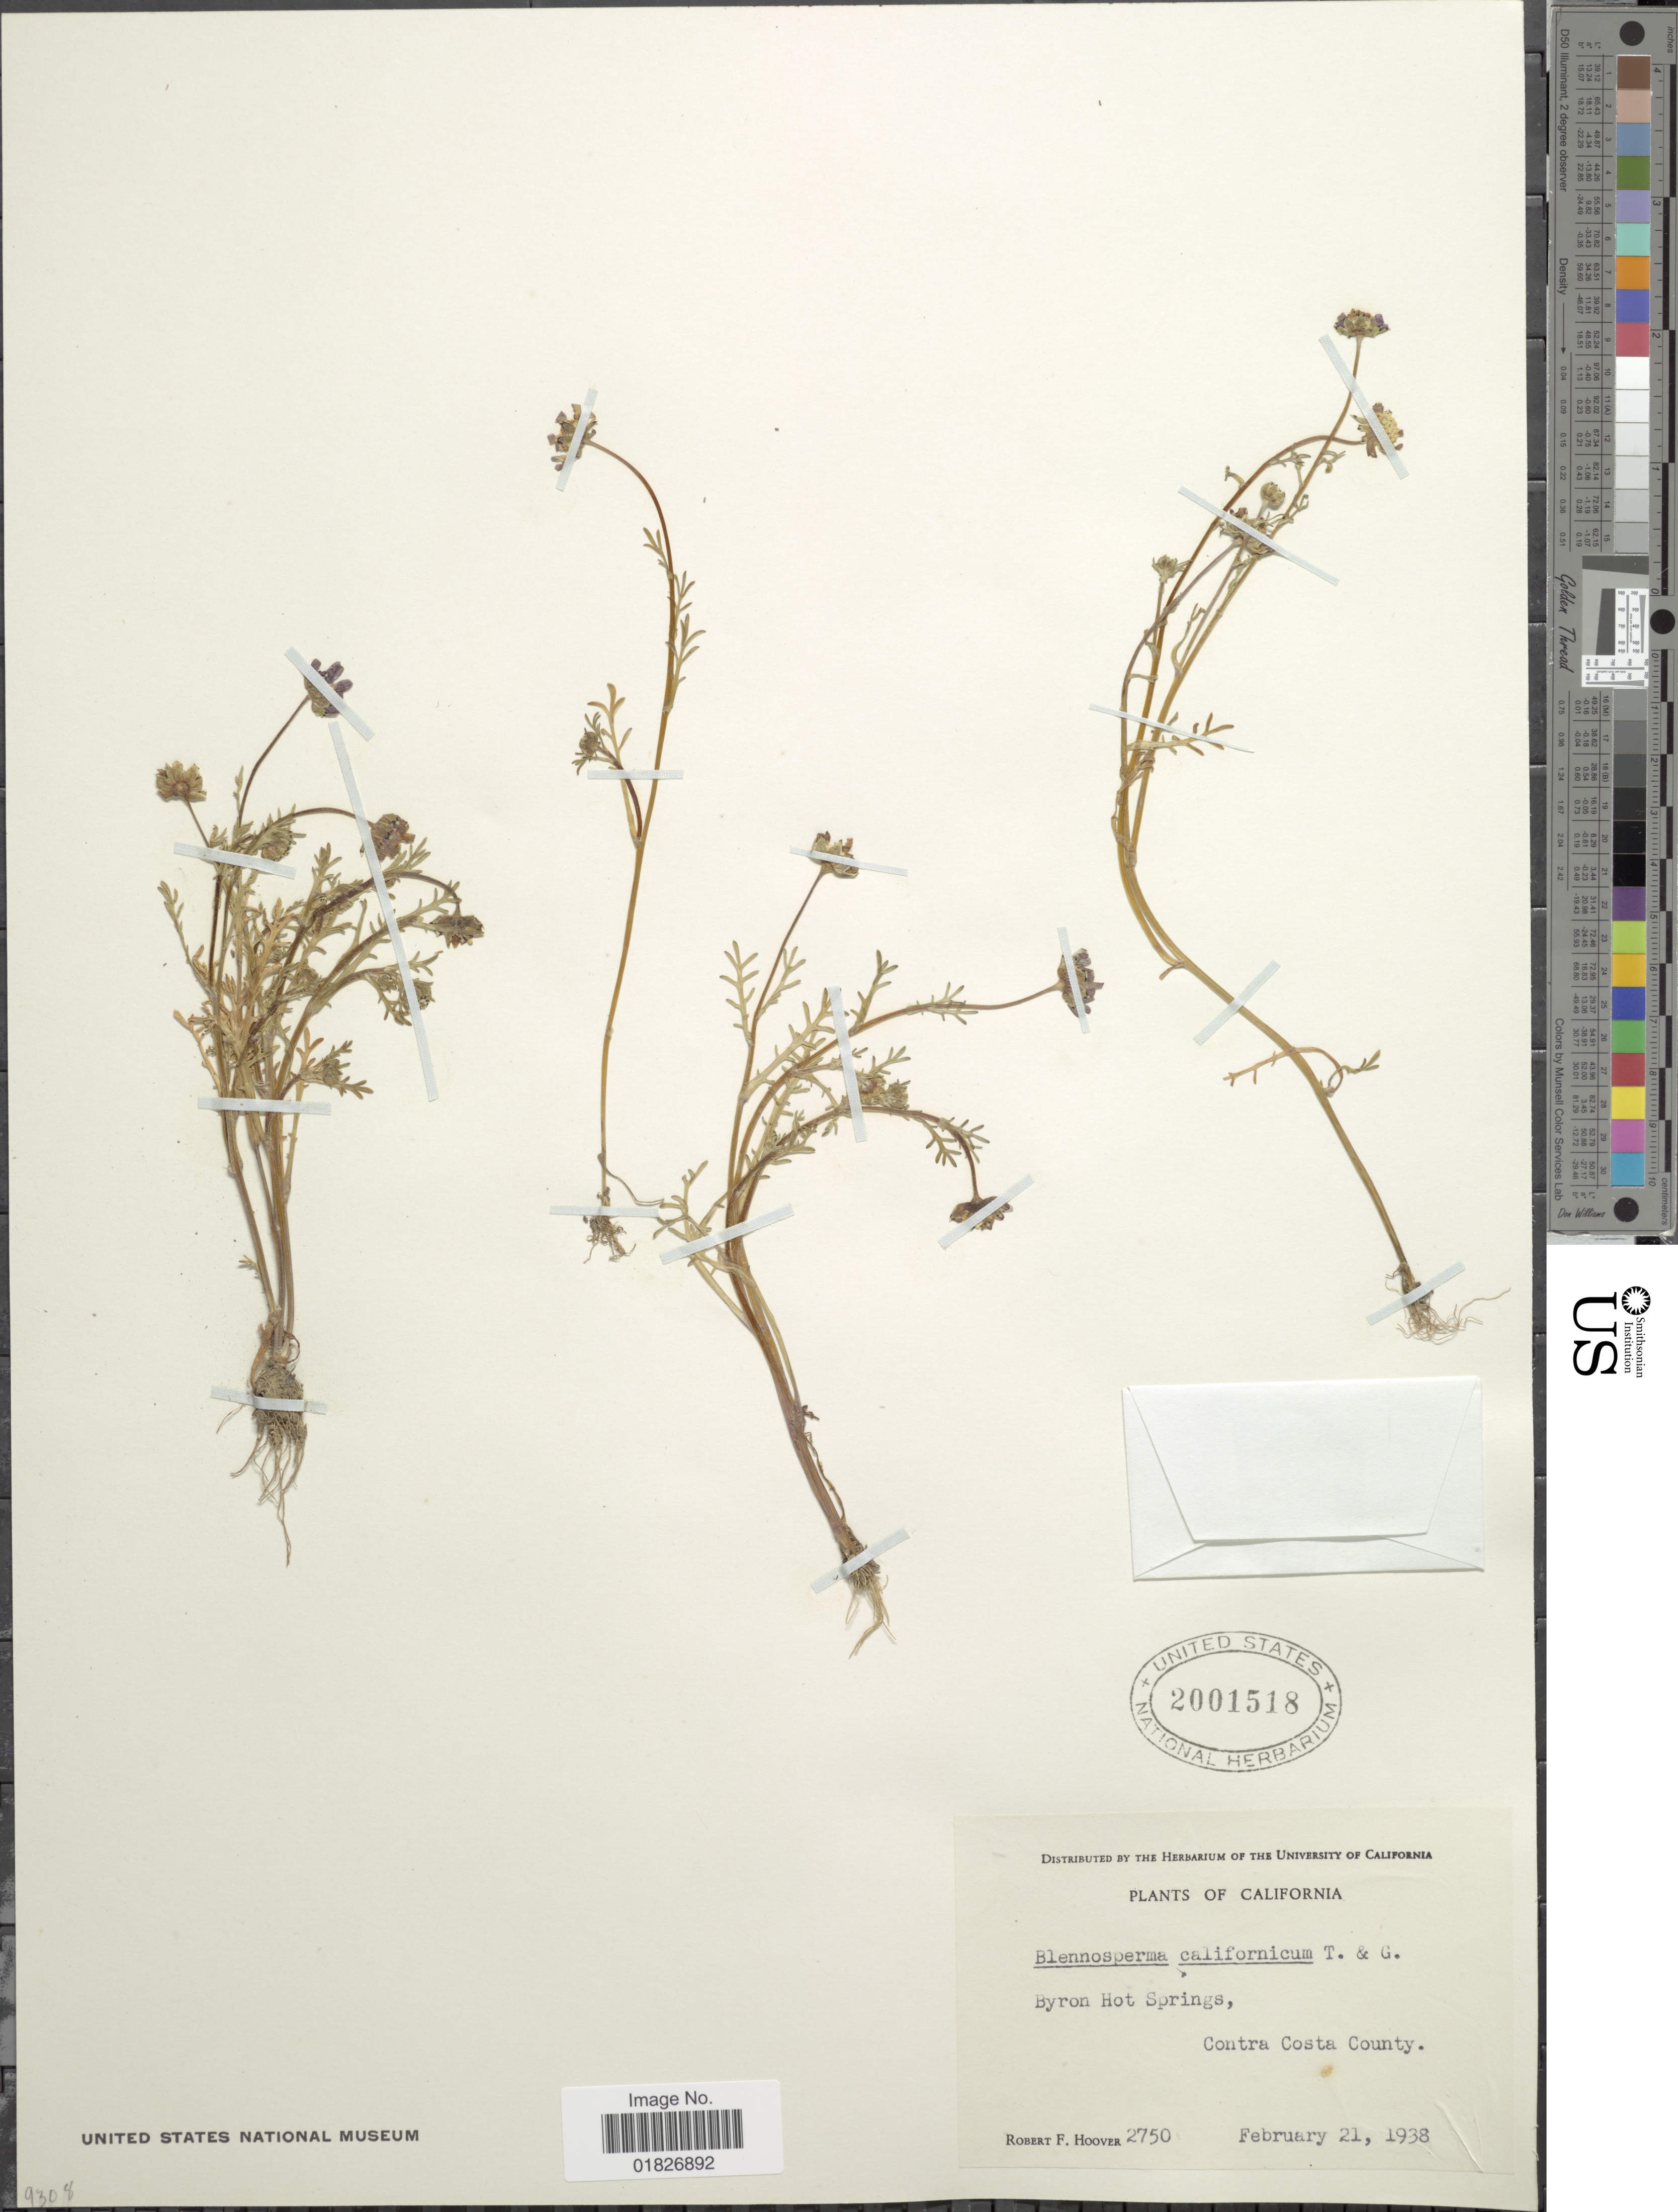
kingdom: Plantae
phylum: Tracheophyta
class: Magnoliopsida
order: Asterales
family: Asteraceae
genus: Blennosperma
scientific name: Blennosperma nanum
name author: (Hook.) S.F. Blake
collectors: R. F. Hoover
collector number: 2750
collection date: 1938-02-21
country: United States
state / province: California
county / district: Contra Costa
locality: Byron Hot Springs, Contra Costa County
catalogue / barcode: US 2001518